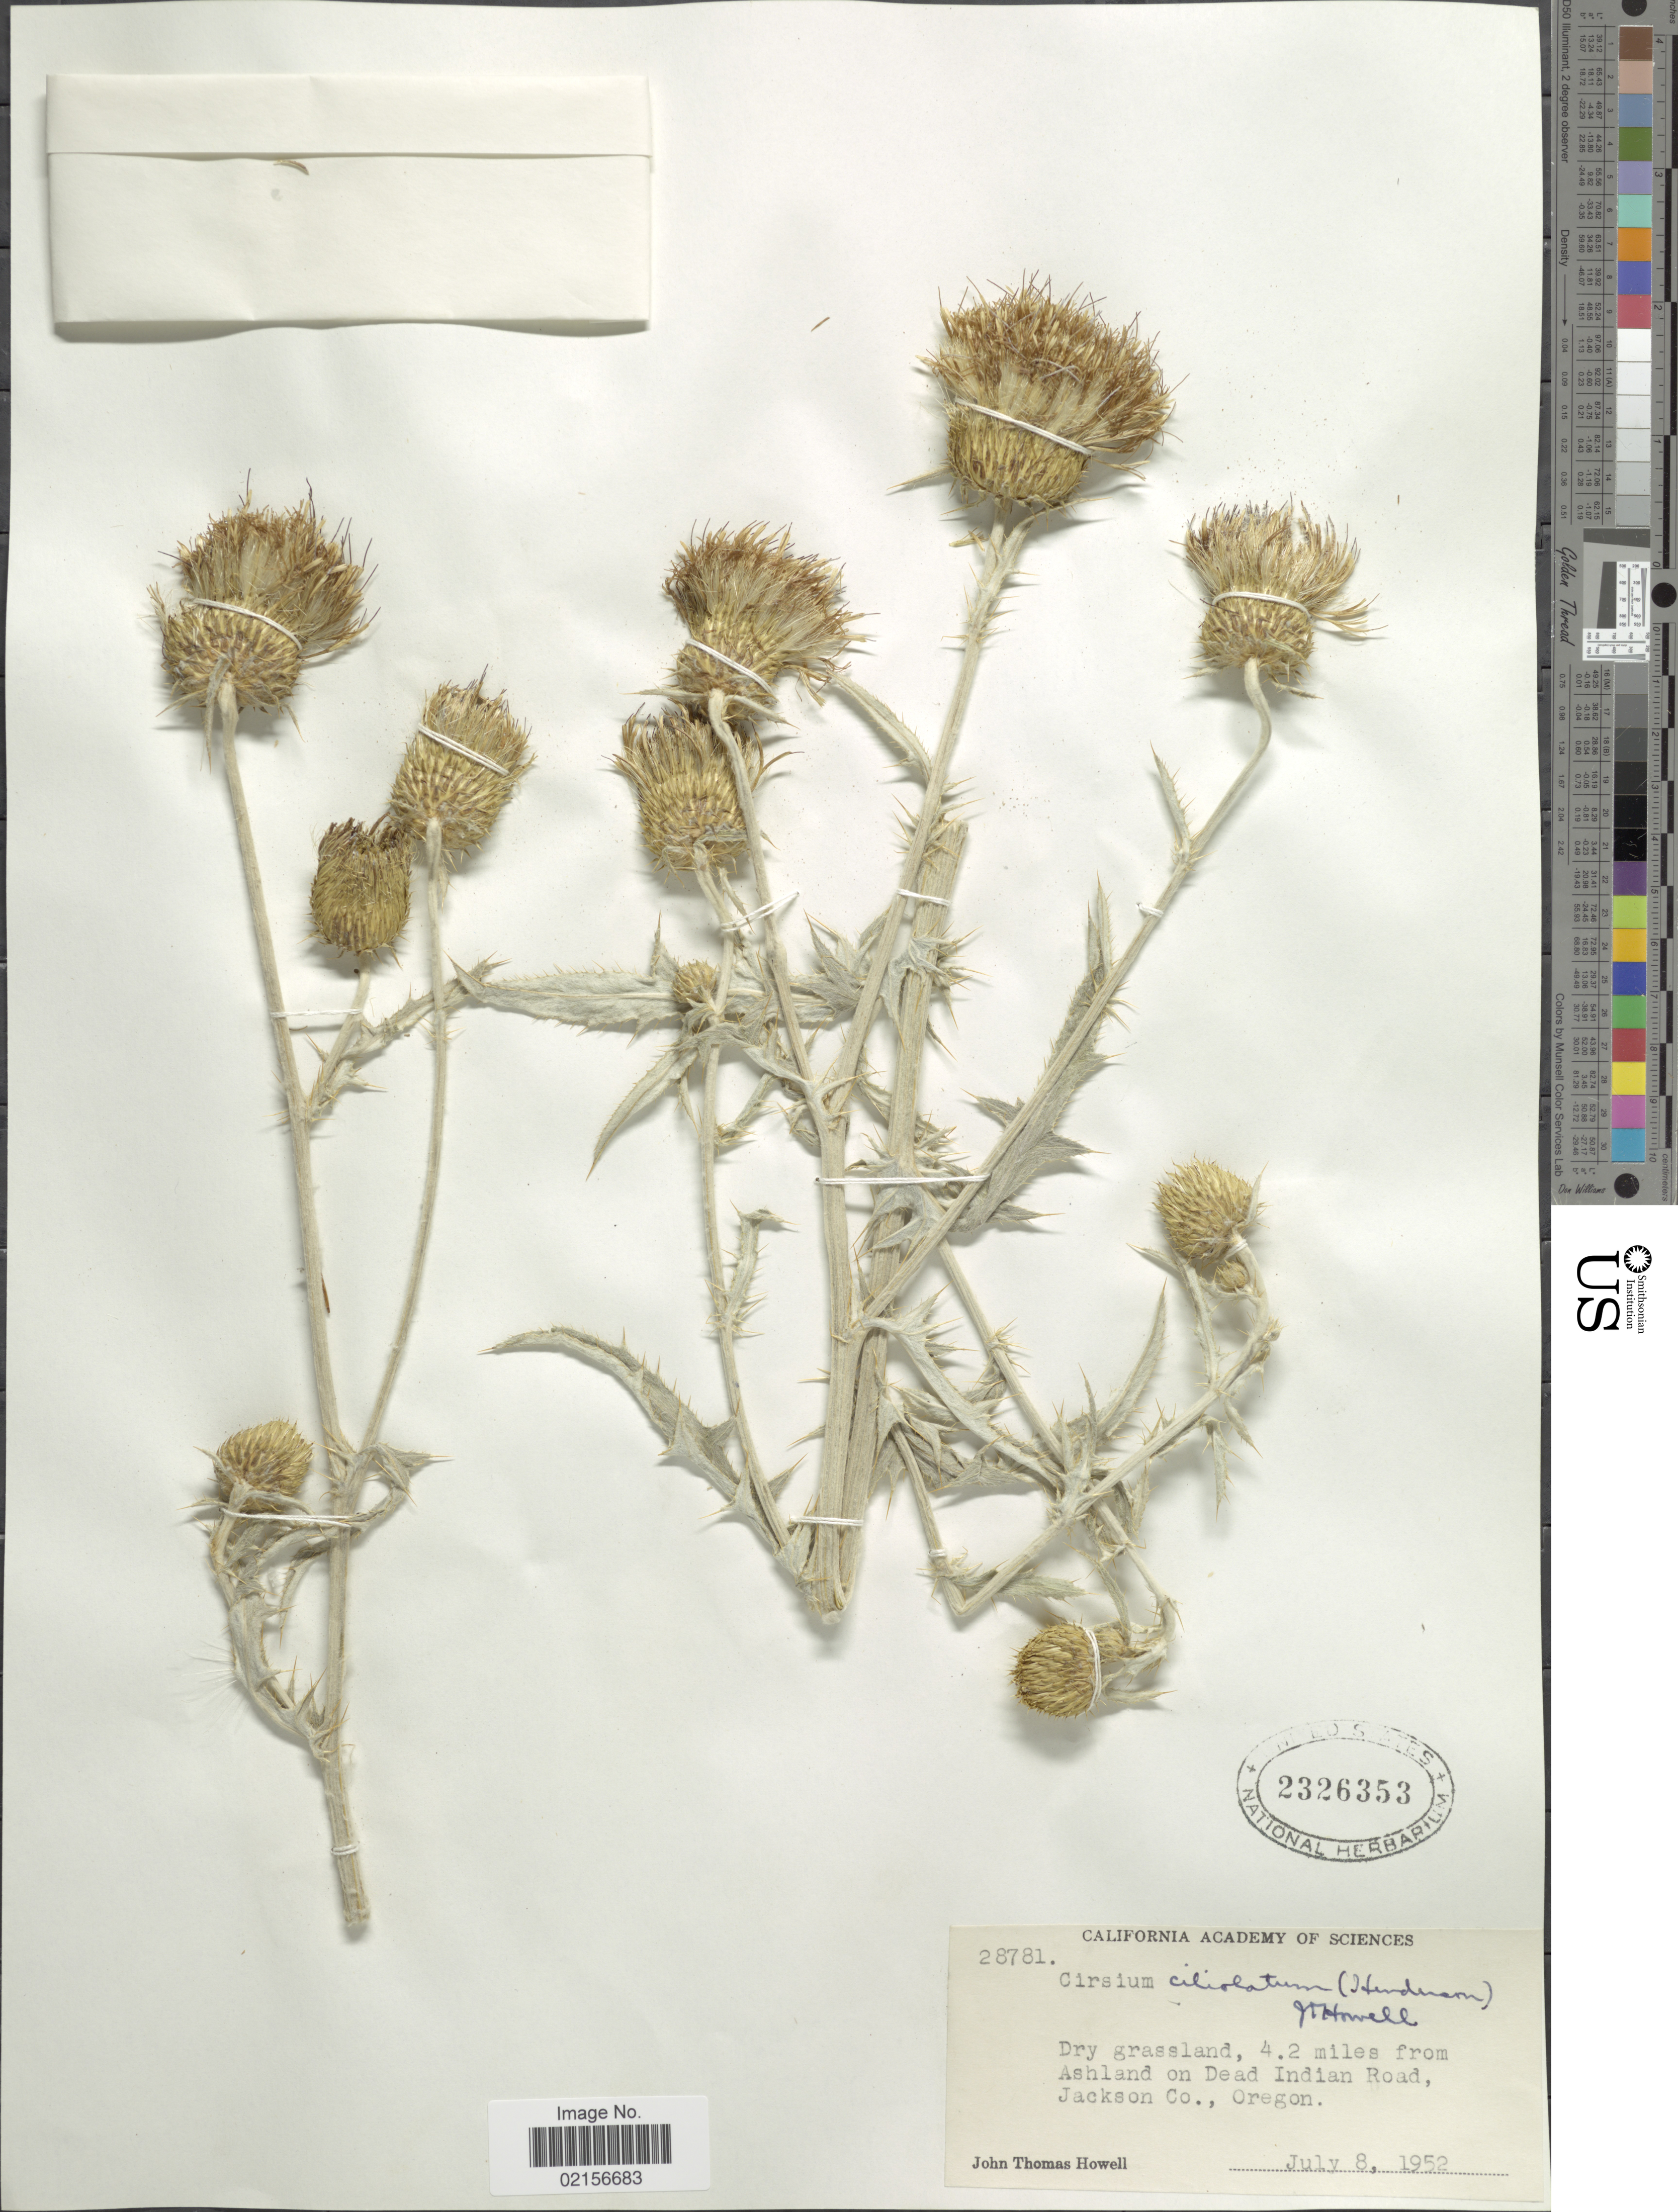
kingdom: Plantae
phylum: Tracheophyta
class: Magnoliopsida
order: Asterales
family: Asteraceae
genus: Cirsium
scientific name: Cirsium ciliolatum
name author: (L.F. Hend.) J.T. Howell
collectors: J. T. Howell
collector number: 28781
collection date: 1952-07-08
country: United States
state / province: Oregon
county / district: Jackson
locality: Dry grasslands, 4.2 miles from Ashland on Dead Indian Road, Jackson Co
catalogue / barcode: US 2326353